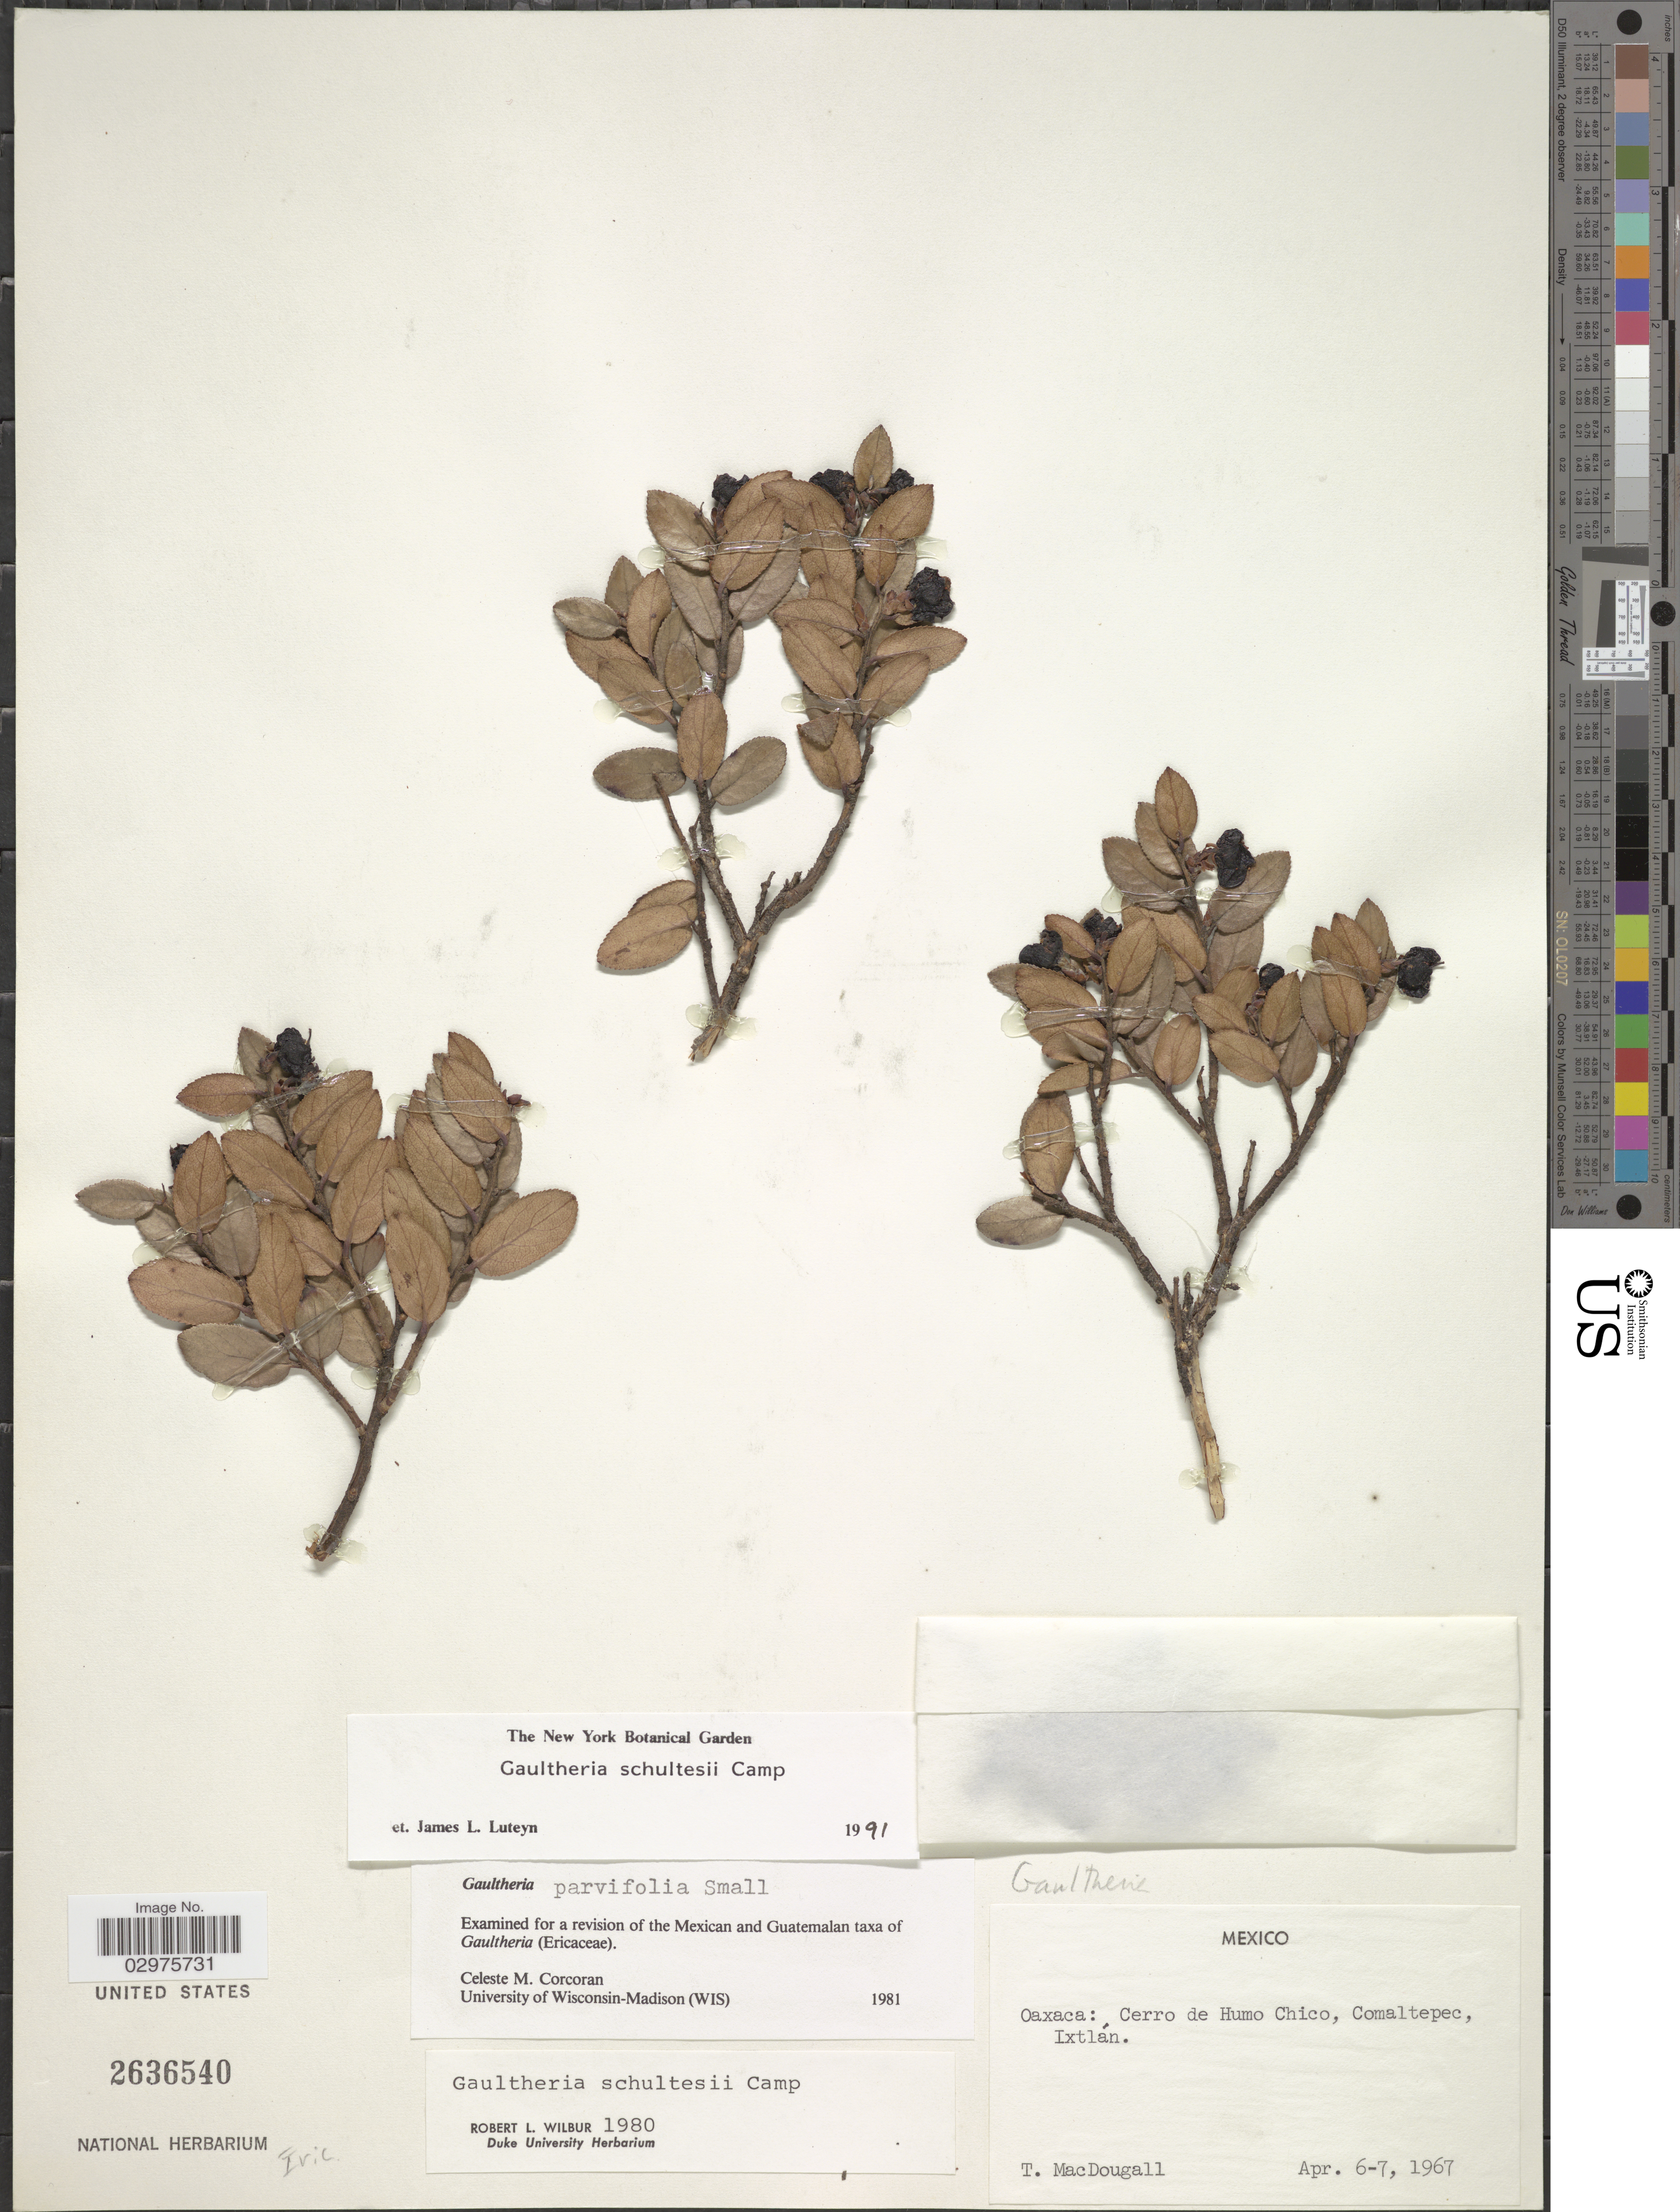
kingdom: Plantae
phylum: Tracheophyta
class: Magnoliopsida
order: Ericales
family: Ericaceae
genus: Gaultheria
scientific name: Gaultheria schultesii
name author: Camp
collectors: T. B. MacDougall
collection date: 1967-04-06/1967-04-07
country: Mexico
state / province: Oaxaca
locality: Cerro de Humo Chico, Comaltepec, Ixtlán.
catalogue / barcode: US 2636540